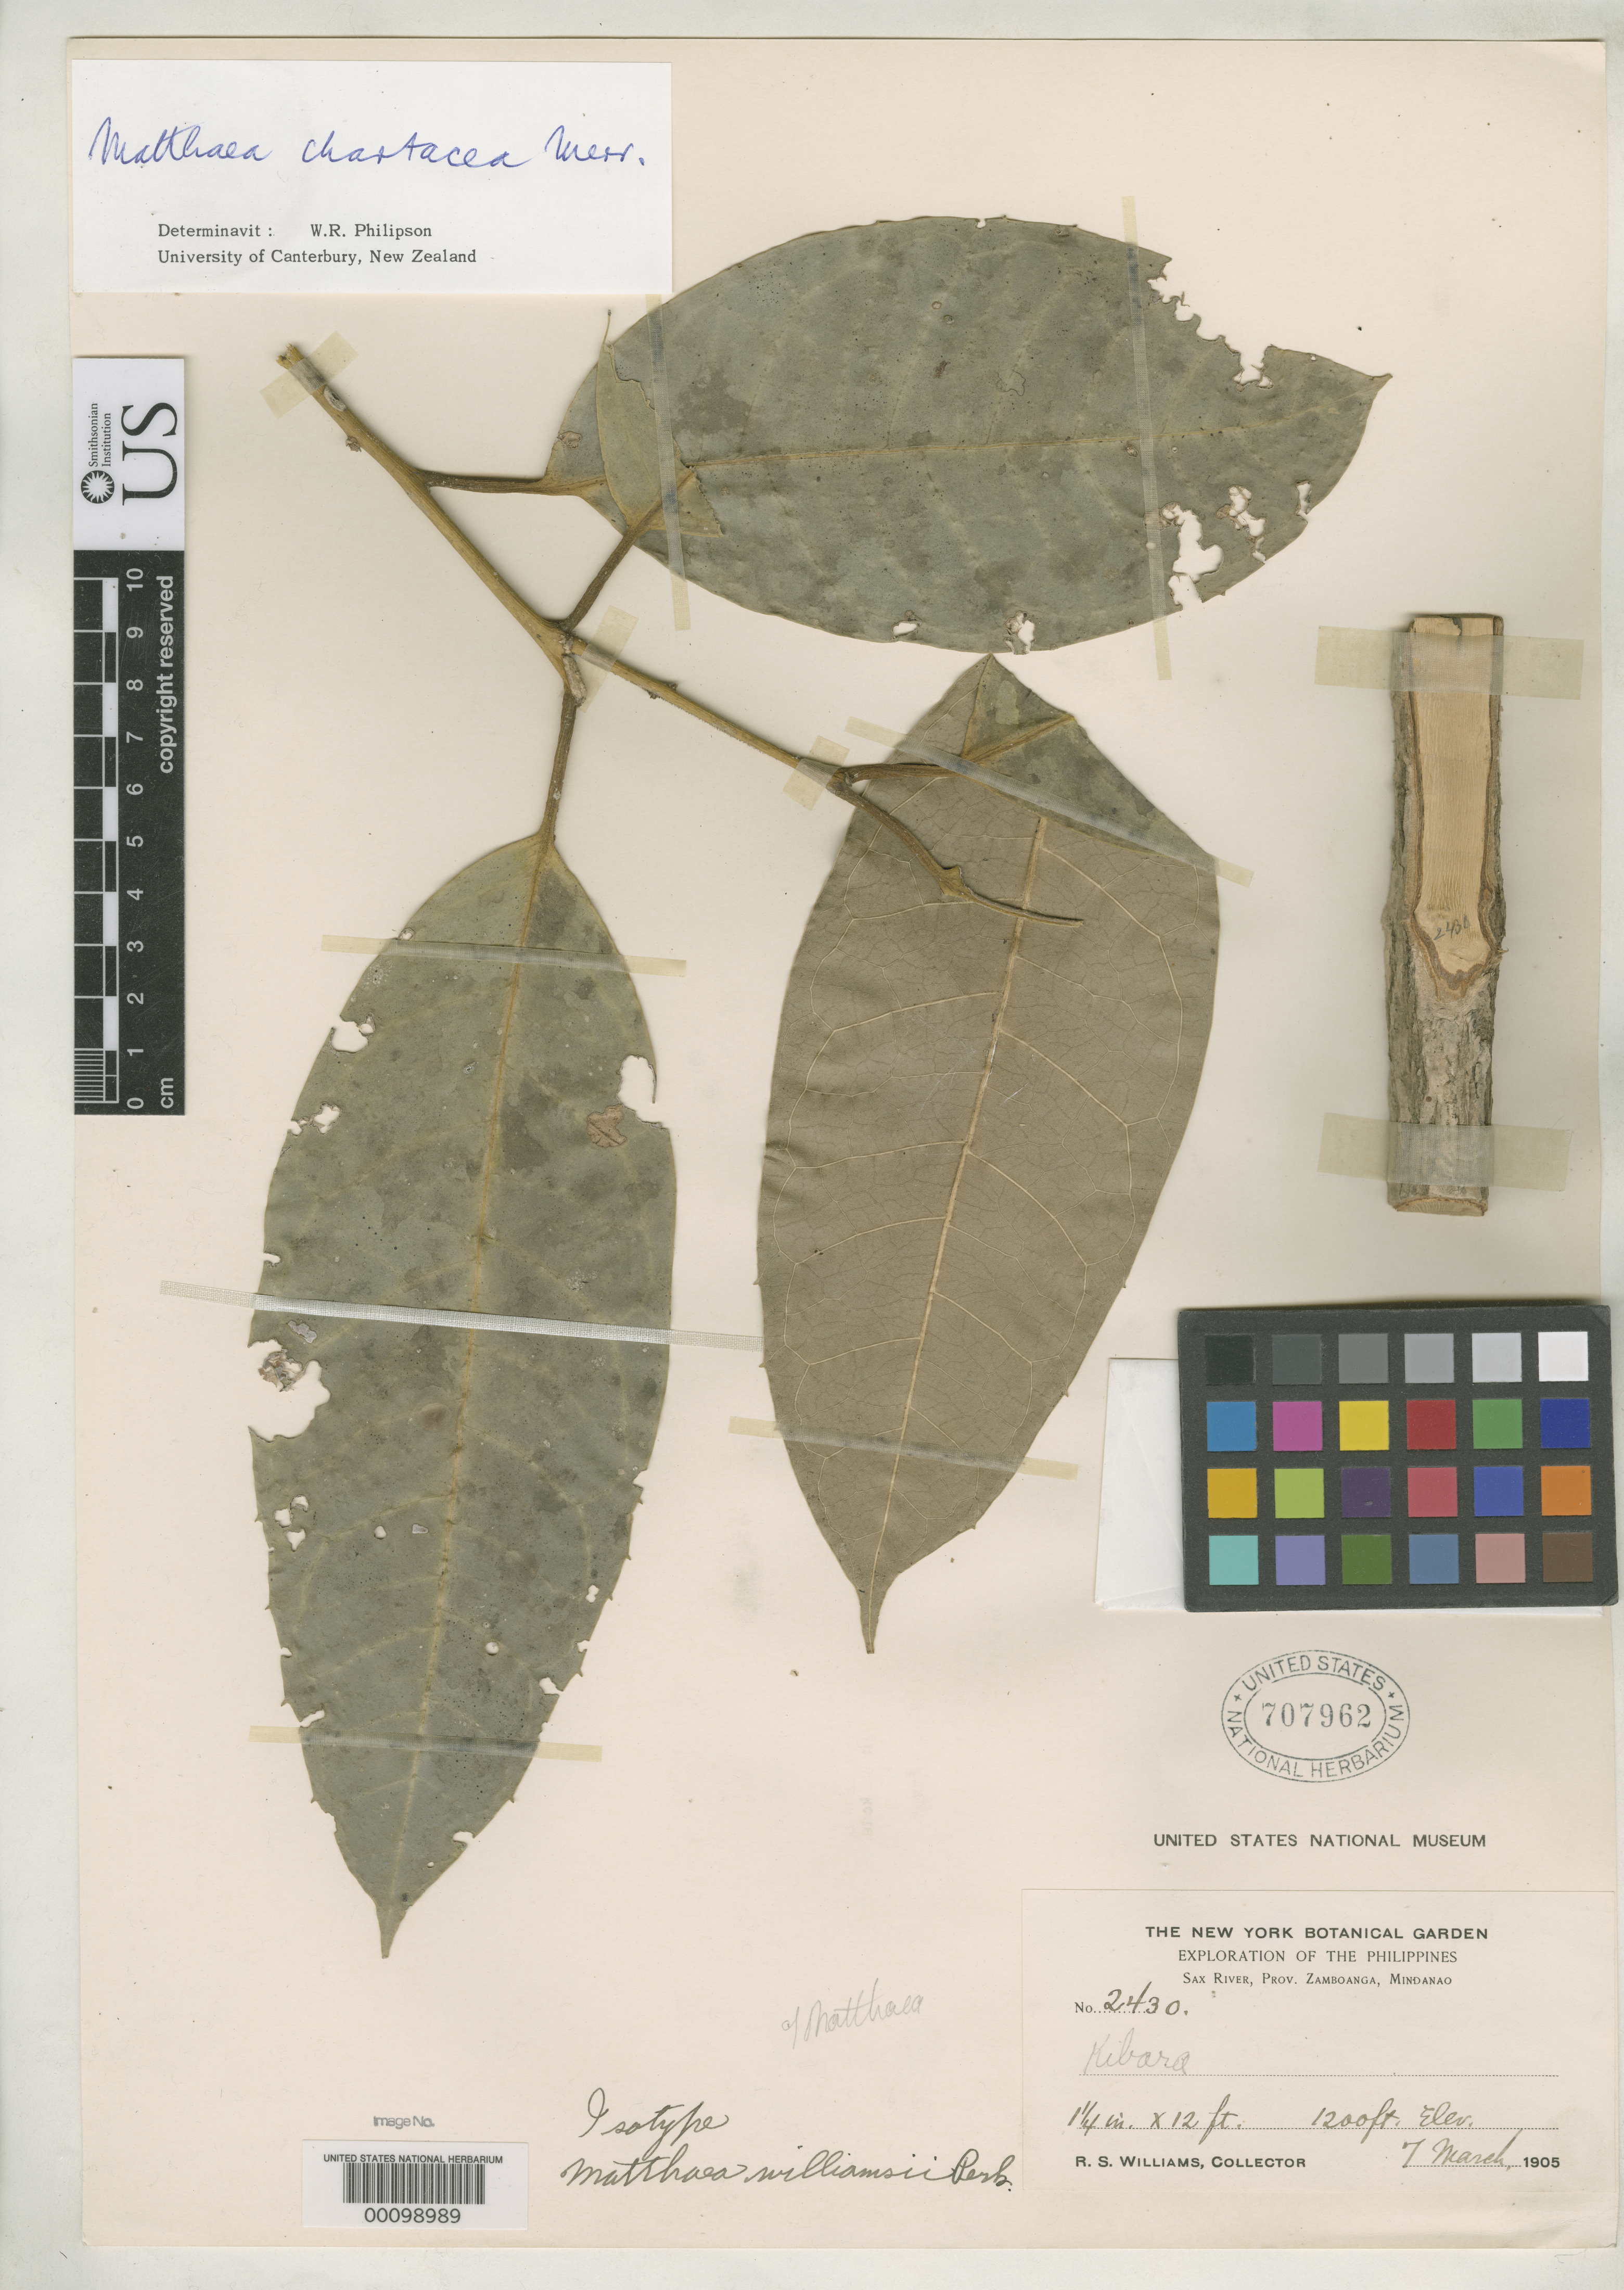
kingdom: Plantae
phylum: Tracheophyta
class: Magnoliopsida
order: Laurales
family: Monimiaceae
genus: Matthaea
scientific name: Matthaea williamsii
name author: Perkins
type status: Isotype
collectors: R. S. Williams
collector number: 2430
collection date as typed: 07 Mar 1905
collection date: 1905-03-07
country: Philippines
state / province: Zamboanga Peninsula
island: Mindanao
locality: Sax River.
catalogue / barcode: US 707962